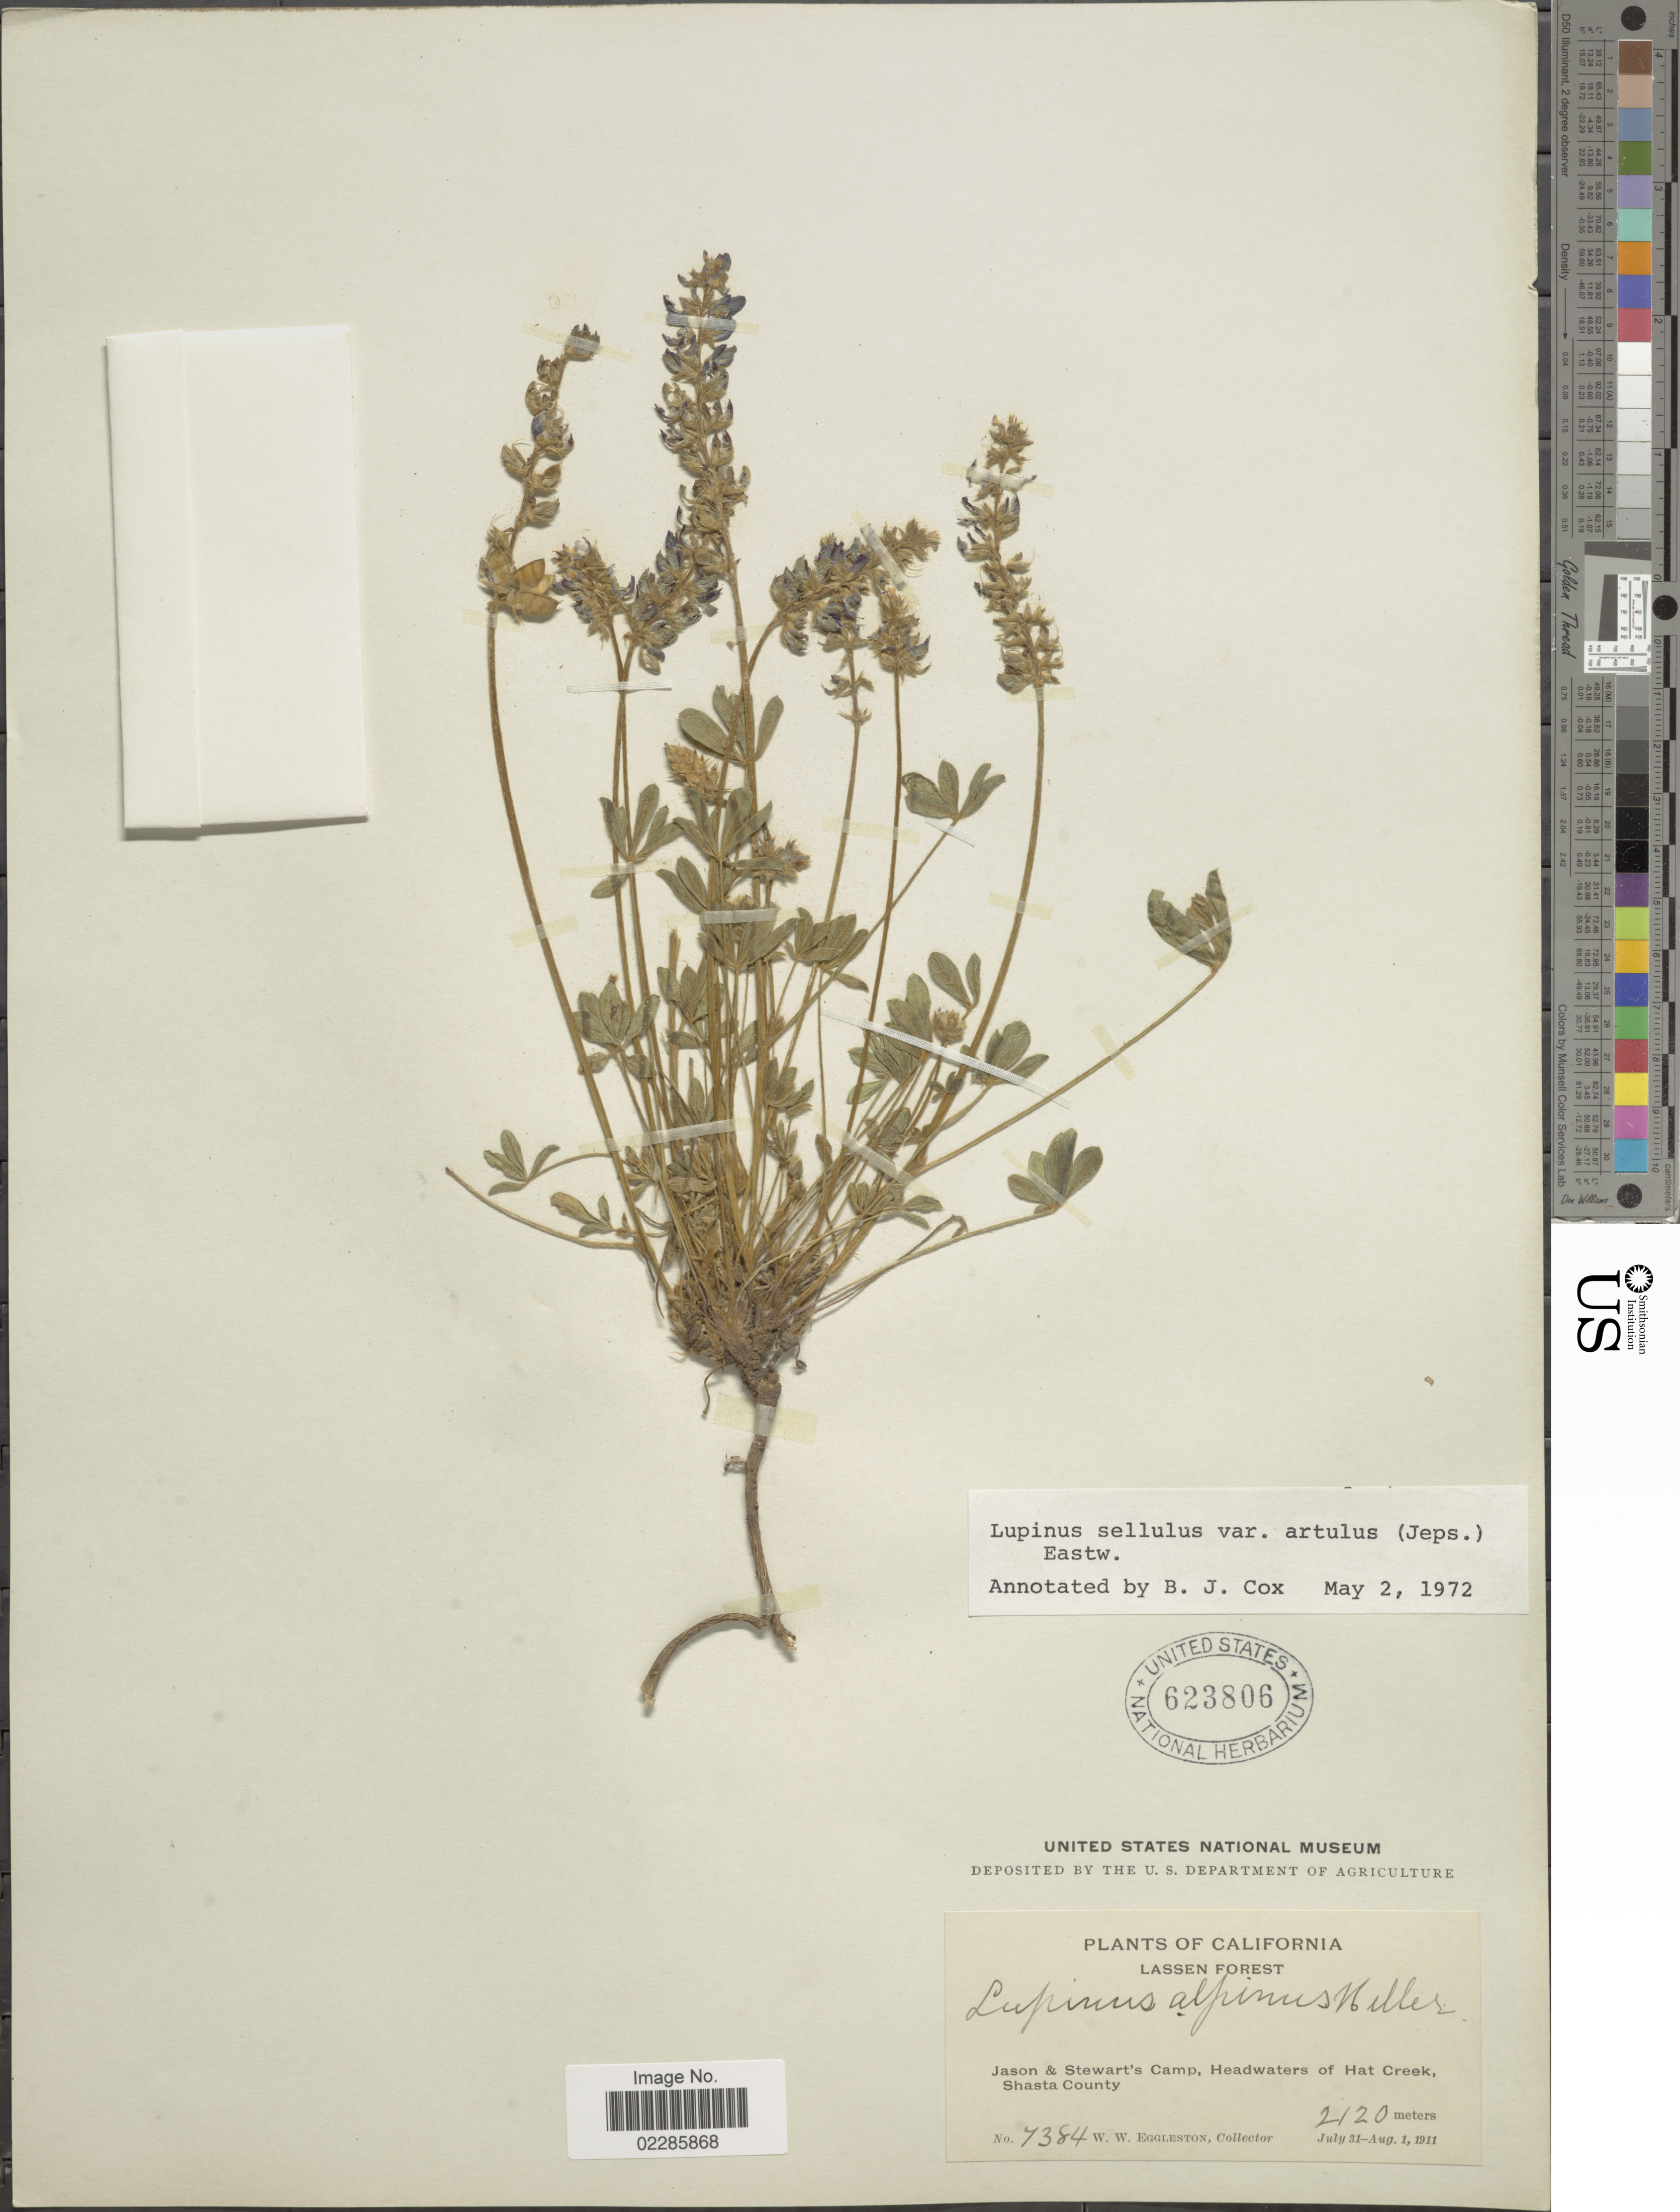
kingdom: Plantae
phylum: Tracheophyta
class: Magnoliopsida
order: Fabales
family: Fabaceae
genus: Lupinus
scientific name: Lupinus sellulus var. artulus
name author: (Jeps.) Eastw.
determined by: Cox, B. J.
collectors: W. W. Eggleston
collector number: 7384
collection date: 1911-07-31/1911-08-01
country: United States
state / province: California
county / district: Shasta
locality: Lassen Forest, Jason & Stewart's Camp, Headwaters of Hat Creek, Shasta County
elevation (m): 2120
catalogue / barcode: US 623806